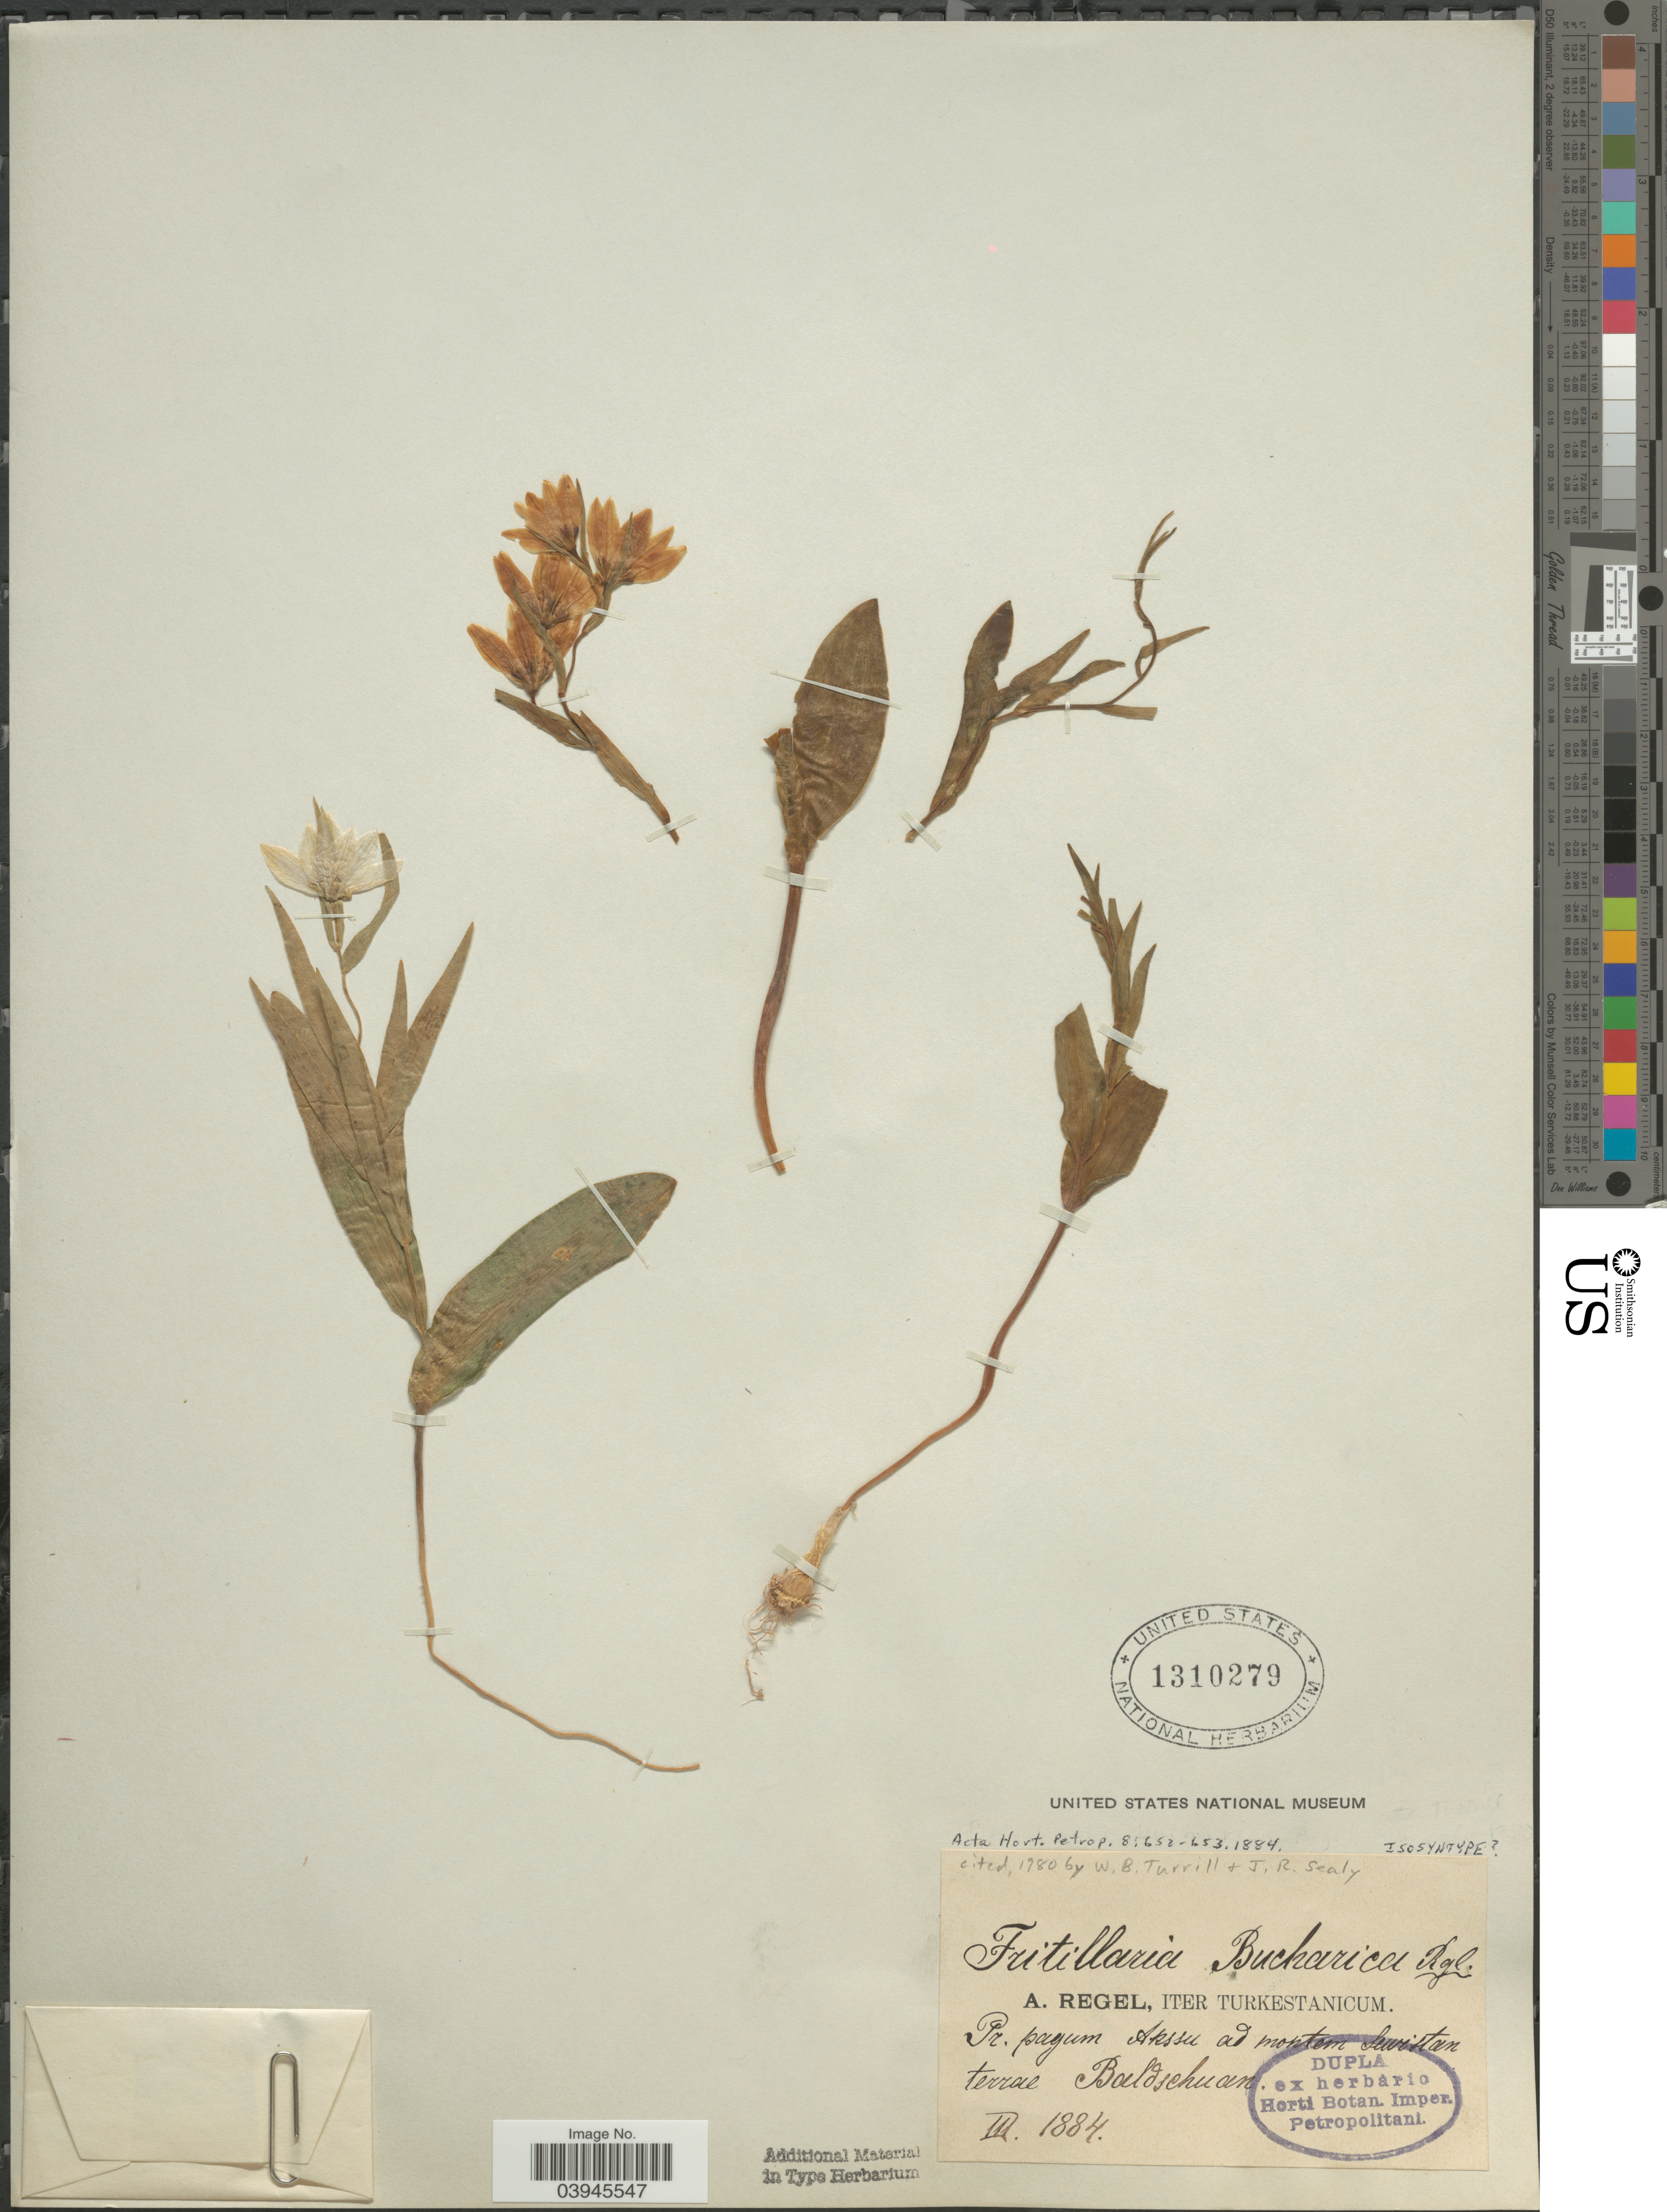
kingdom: Plantae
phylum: Tracheophyta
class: Liliopsida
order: Liliales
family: Liliaceae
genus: Fritillaria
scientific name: Fritillaria bucharica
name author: Regel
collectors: A. Regel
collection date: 1884-03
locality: Iter Turkestanicum. Pr. pagum Akssu ad montum Swistan [interpreted] terrae Baldschuan.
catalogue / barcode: US 1310279